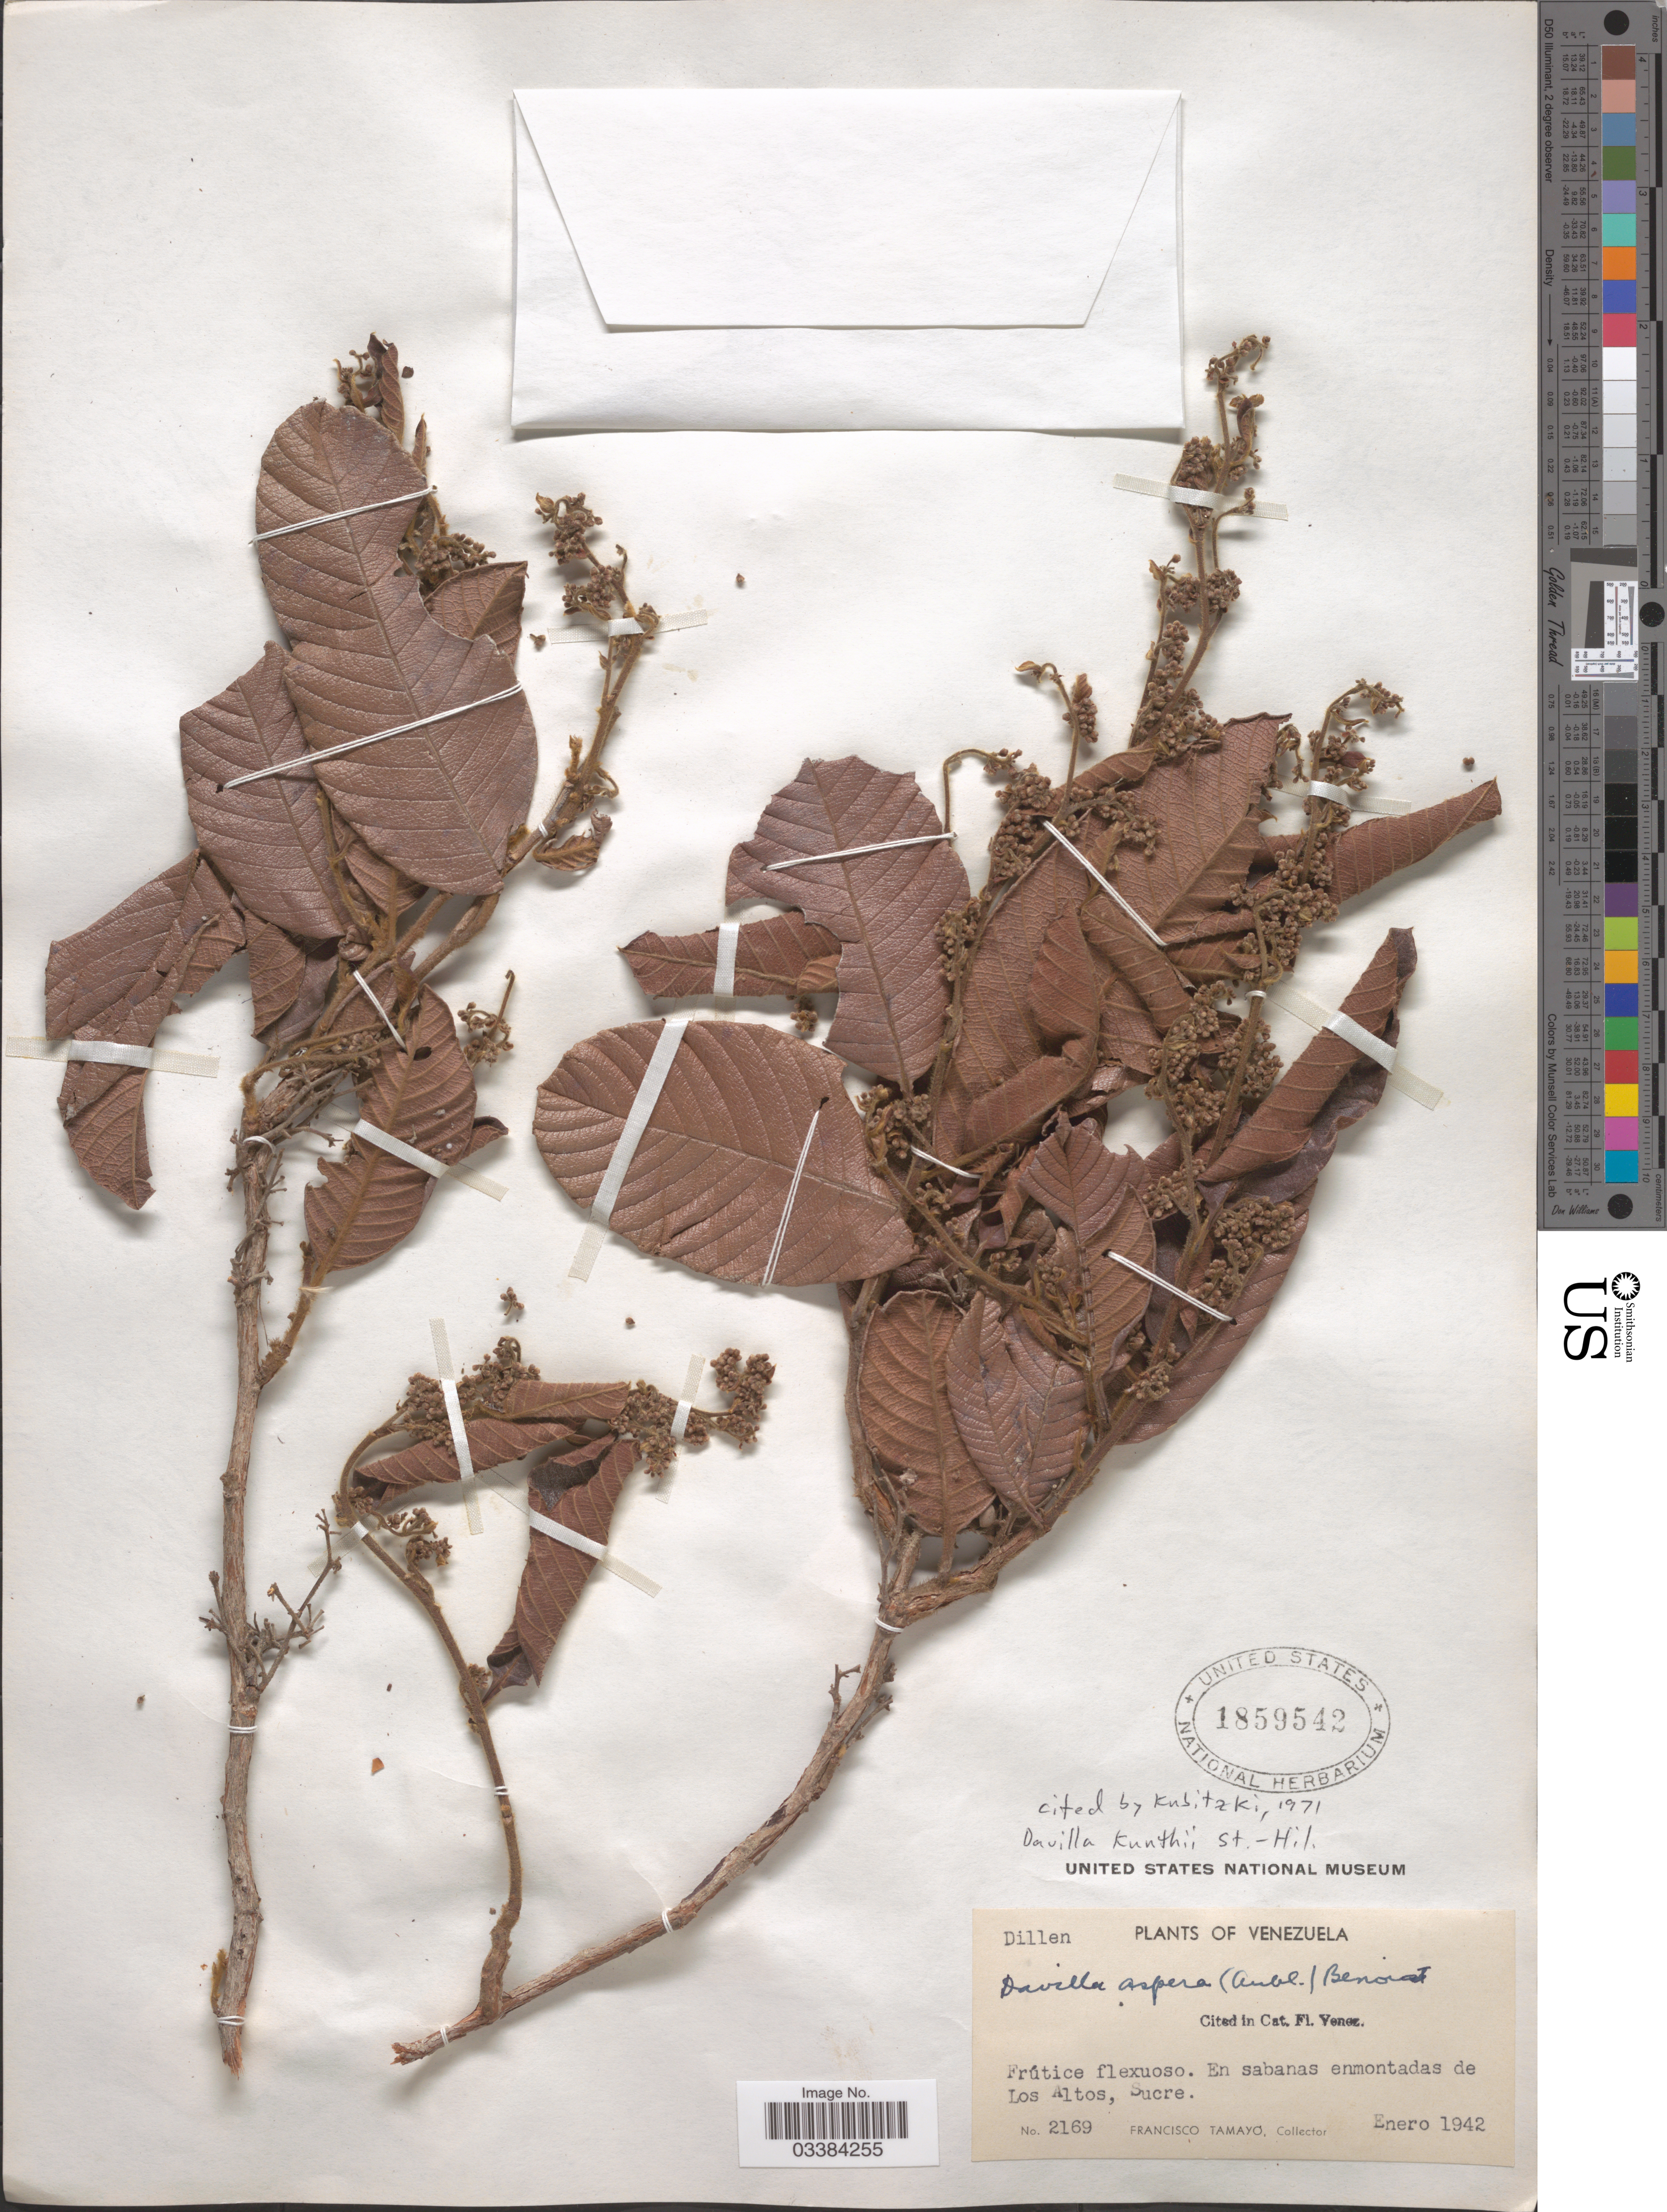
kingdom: Plantae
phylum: Tracheophyta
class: Magnoliopsida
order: Dilleniales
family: Dilleniaceae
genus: Davilla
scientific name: Davilla kunthii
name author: A. St.-Hil.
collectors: F. Tamayo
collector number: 2169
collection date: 1942-01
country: Venezuela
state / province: Sucre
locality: En sabanas enmontadas de Los Altos.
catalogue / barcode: US 1859542